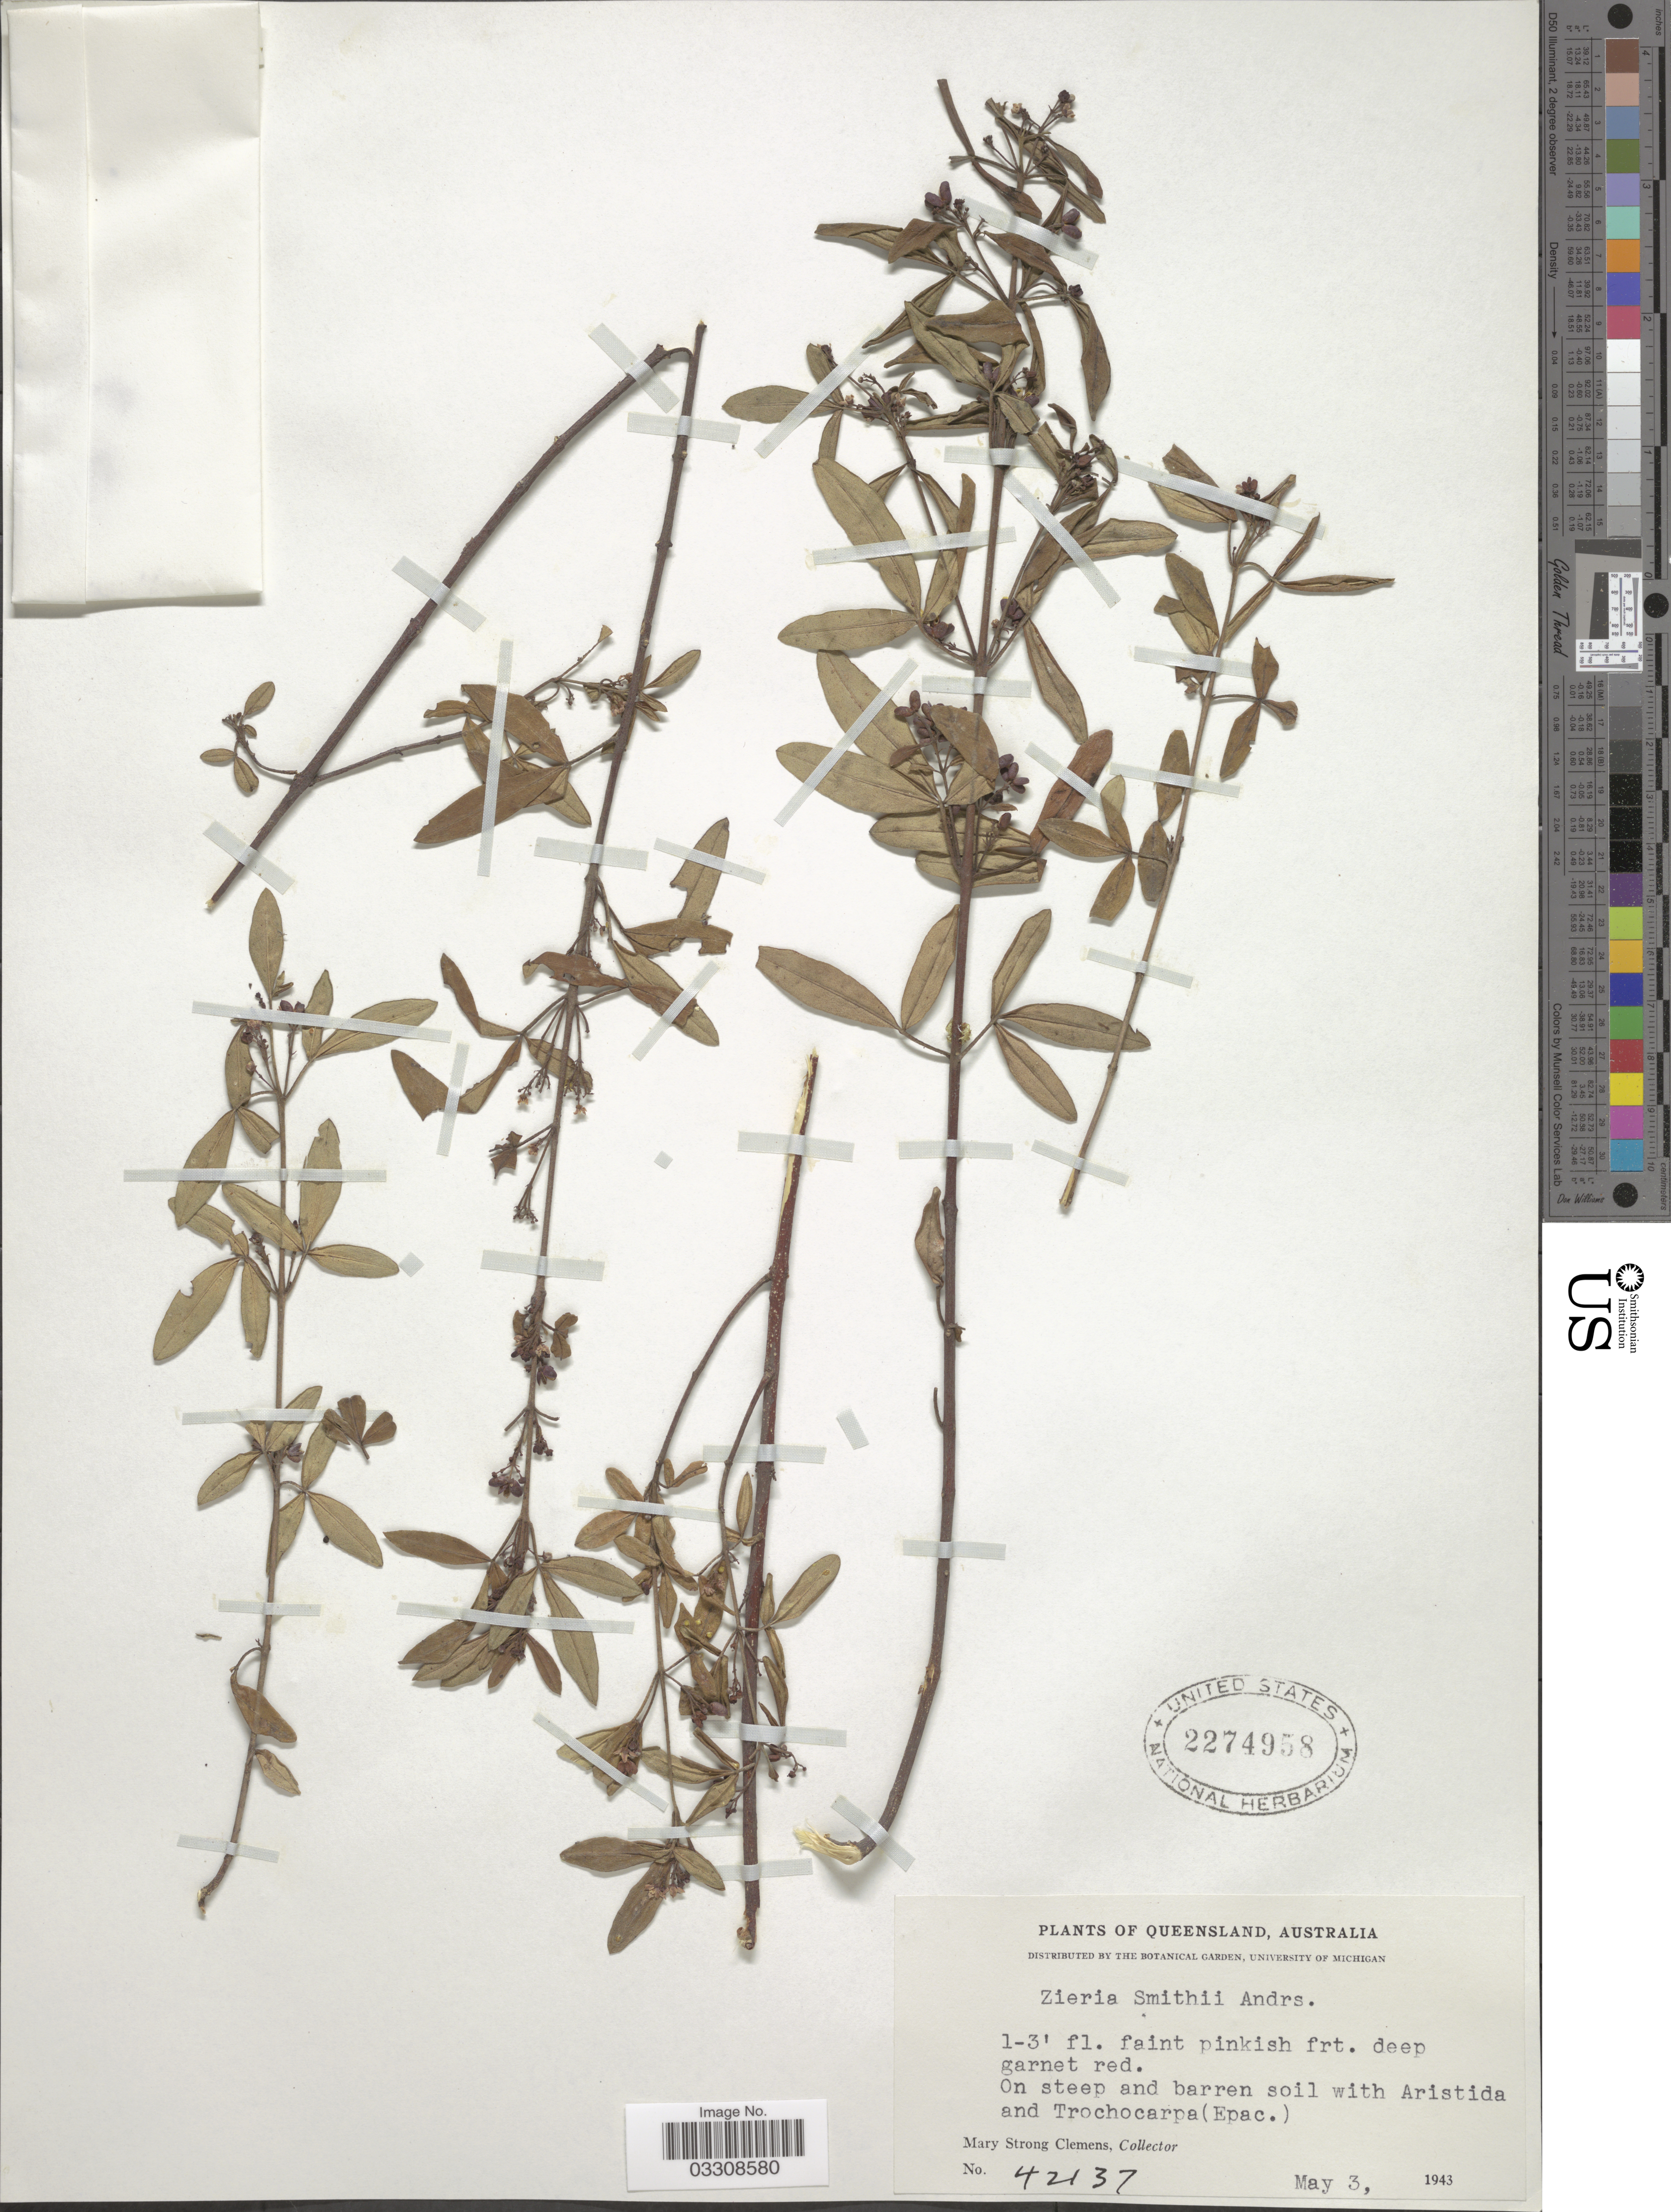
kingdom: Plantae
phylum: Tracheophyta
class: Magnoliopsida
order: Sapindales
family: Rutaceae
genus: Zieria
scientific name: Zieria smithii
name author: Jacks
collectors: M. S. Clemens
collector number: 42137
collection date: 1943-05-03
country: Australia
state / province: Queensland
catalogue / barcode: US 2274958